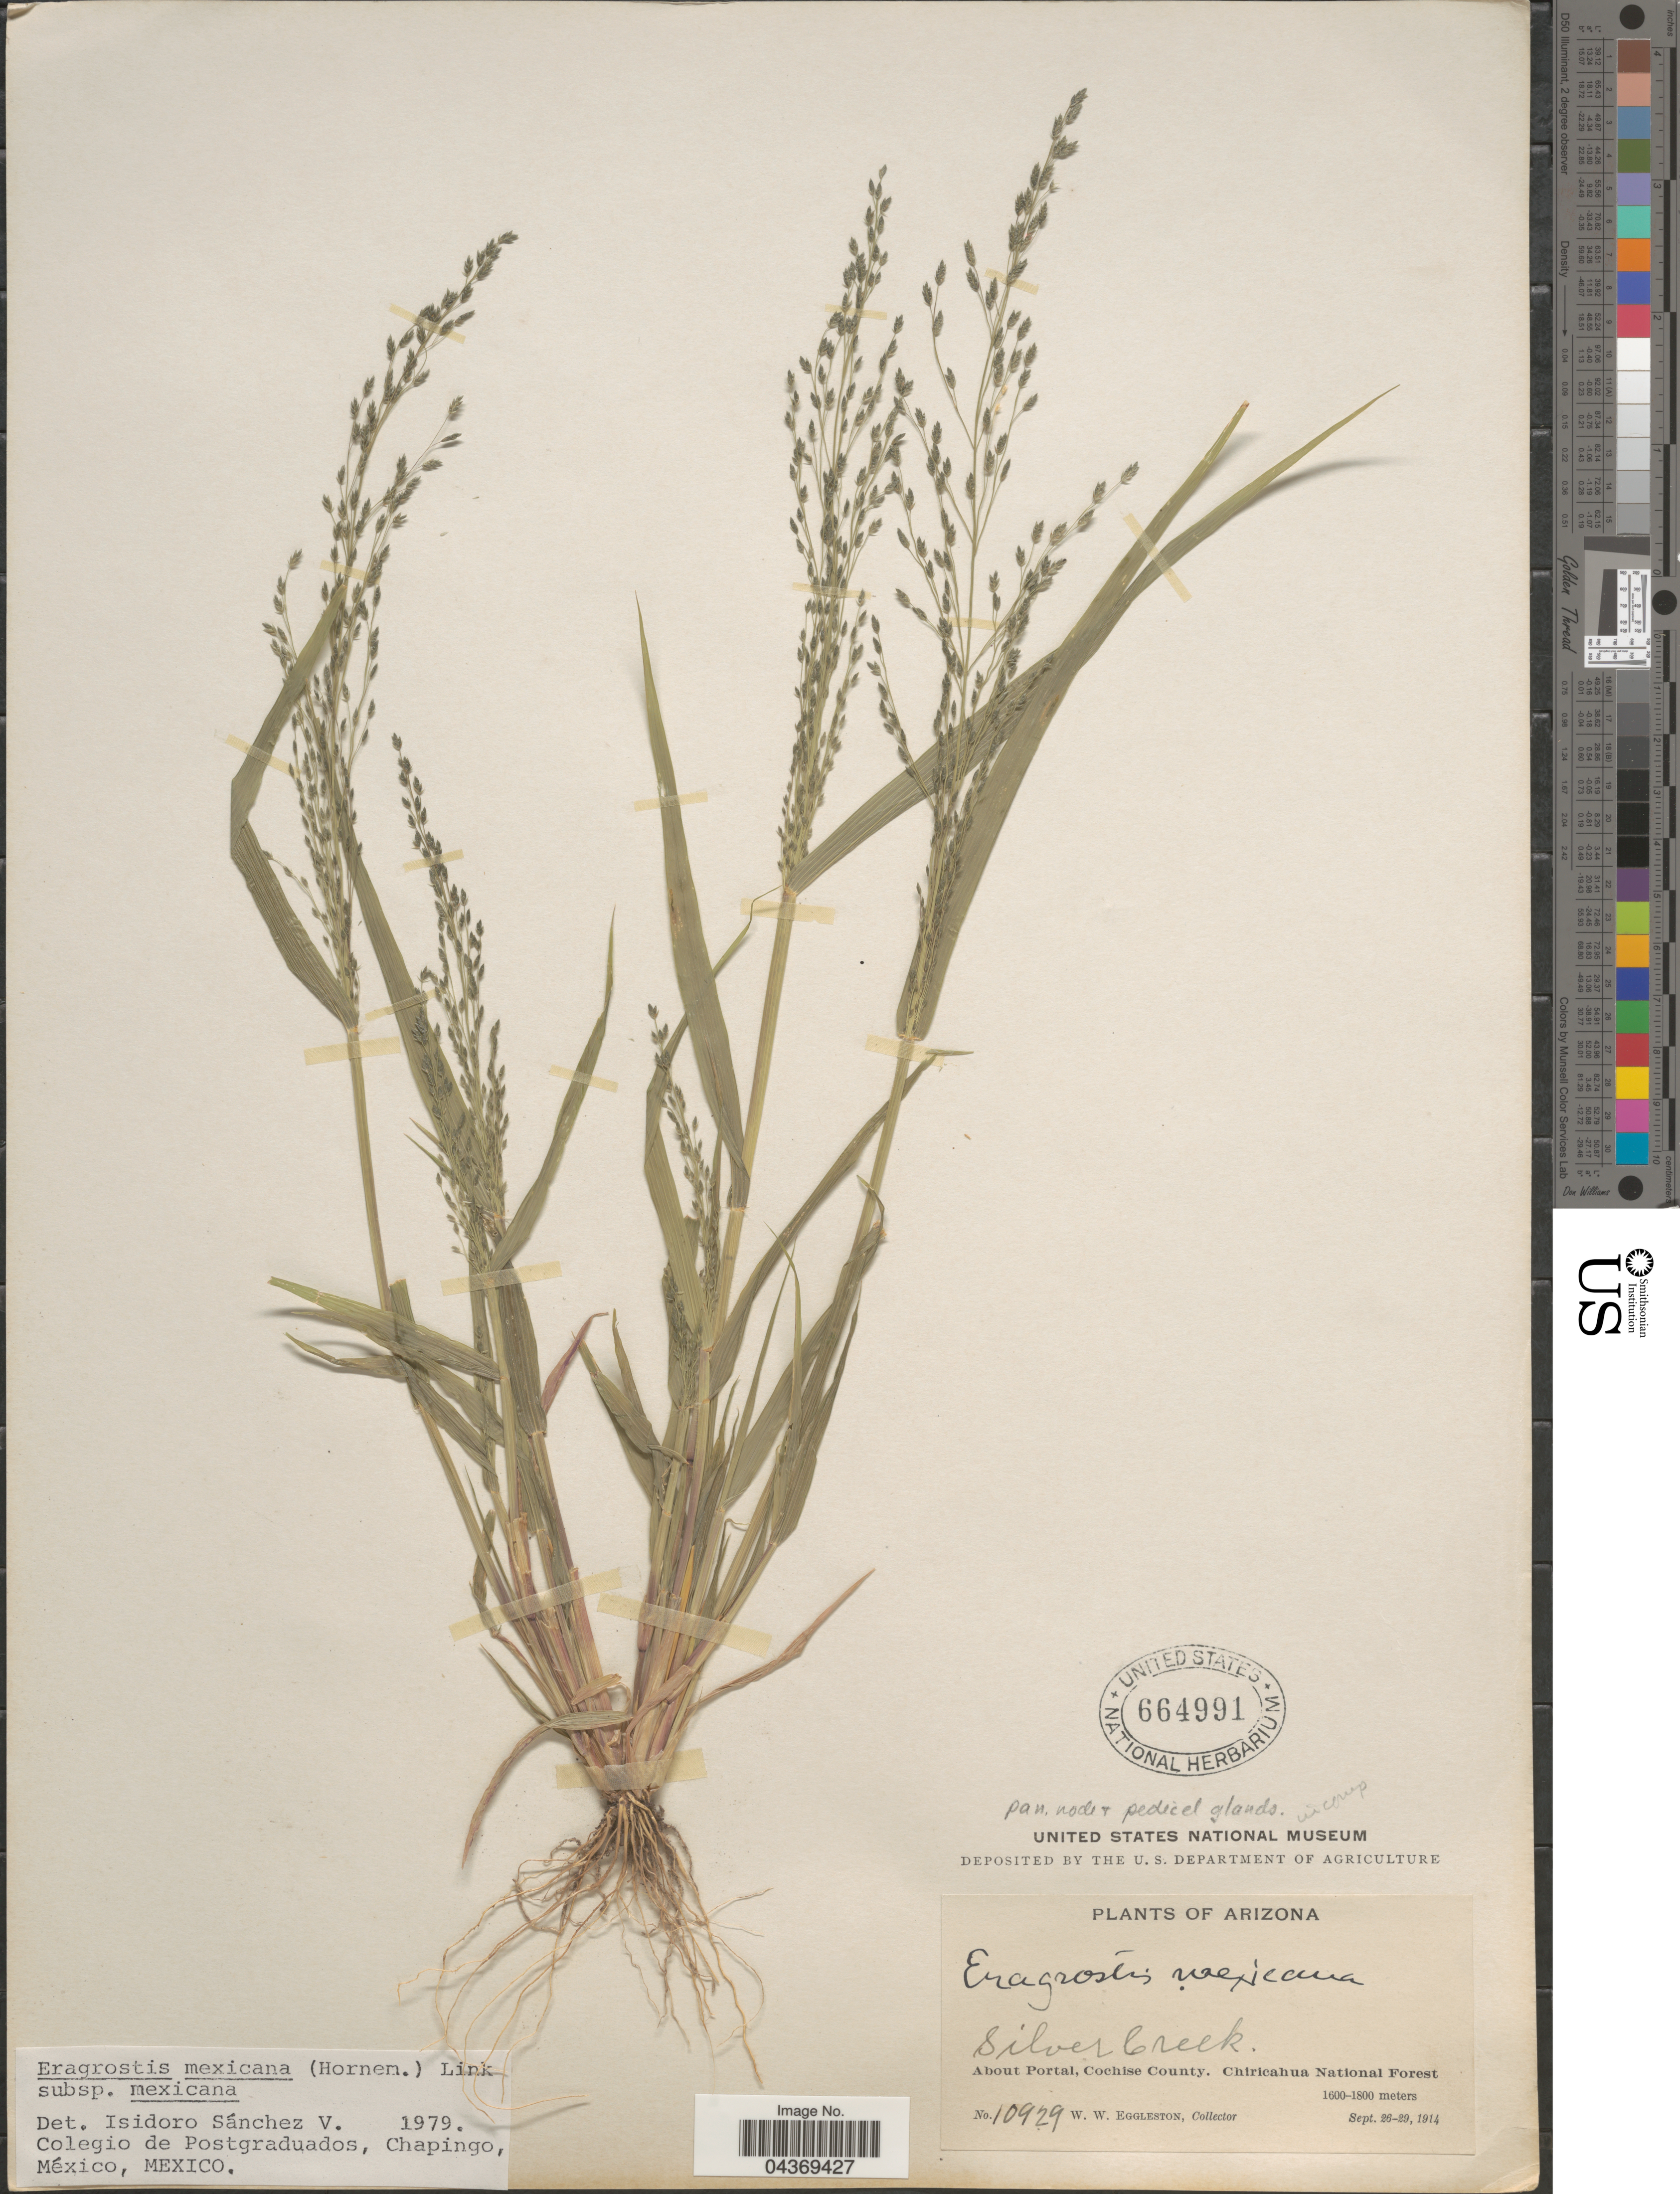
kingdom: Plantae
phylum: Tracheophyta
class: Liliopsida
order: Poales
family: Poaceae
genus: Eragrostis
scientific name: Eragrostis mexicana subsp. mexicana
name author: (Hornem.) Link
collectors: W. W. Eggleston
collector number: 10929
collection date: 1914-09-26/1914-09-29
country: United States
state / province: Arizona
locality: Silver Creek. About Portal, Cochise County. Chiricahua National Forest.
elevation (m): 1600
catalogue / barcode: US 664991